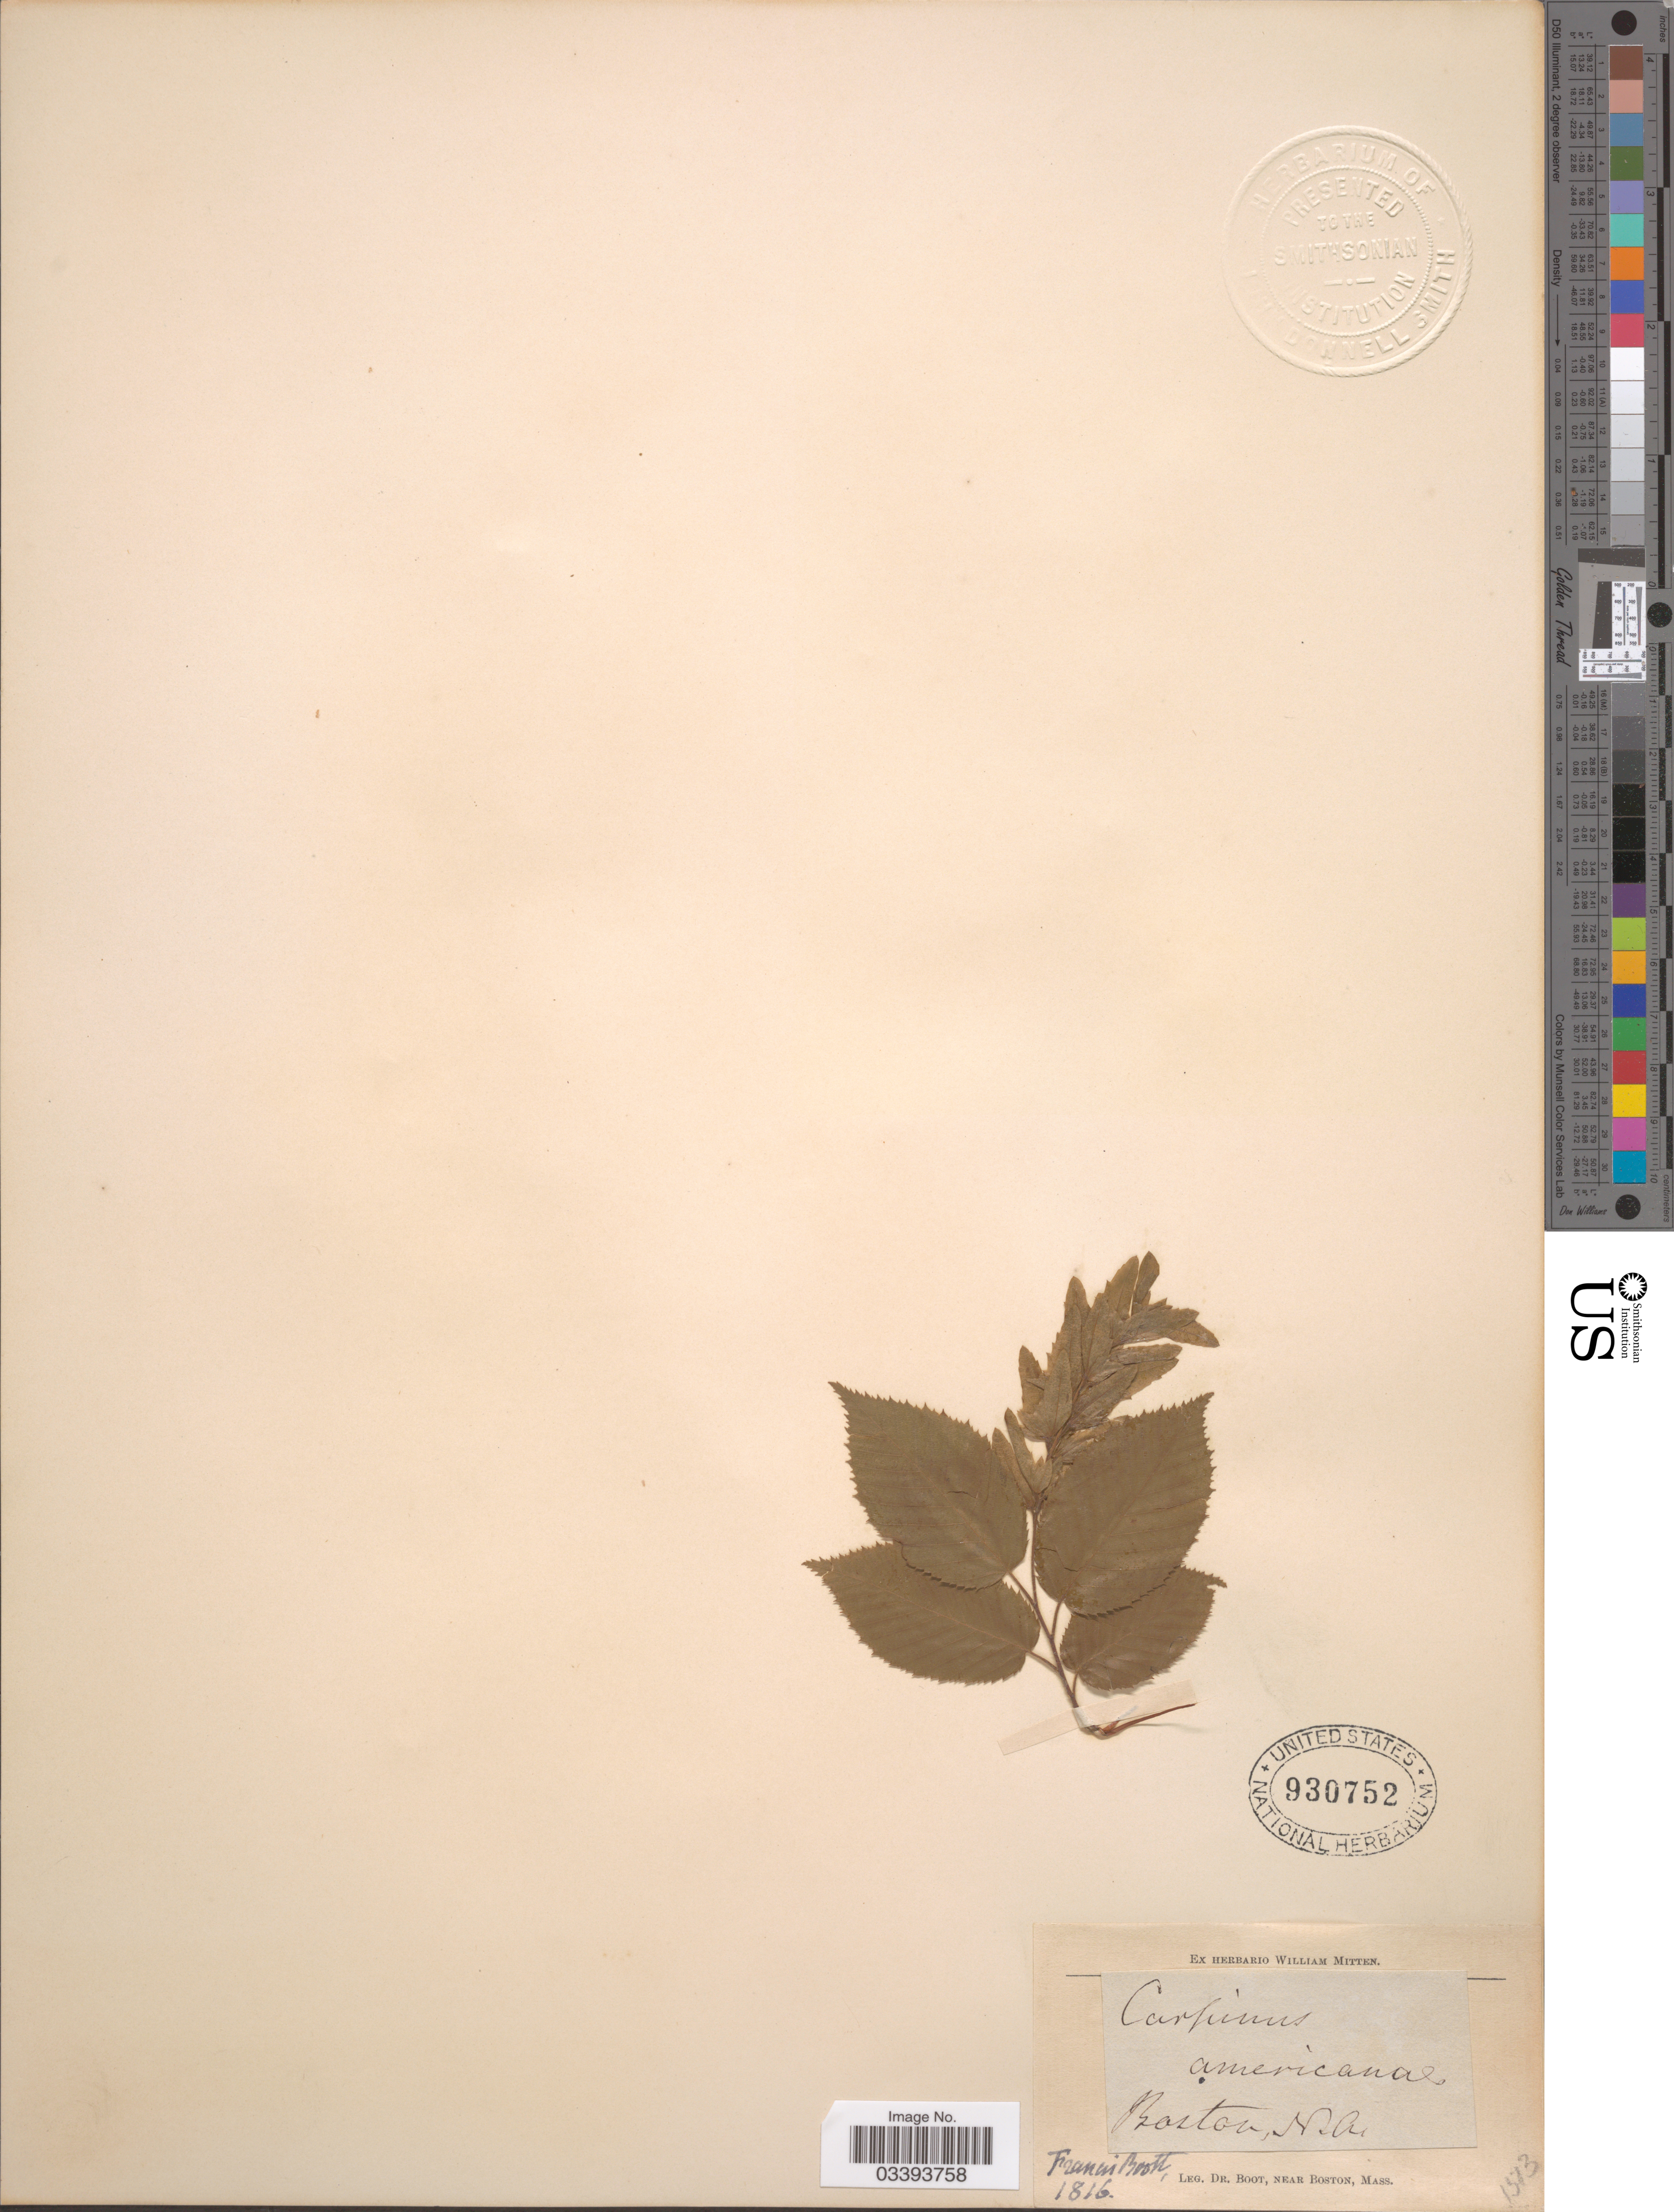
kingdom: Plantae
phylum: Tracheophyta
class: Magnoliopsida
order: Fagales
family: Betulaceae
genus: Carpinus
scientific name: Carpinus americanus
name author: Michx.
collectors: F. M. B. Boott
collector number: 1513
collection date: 1816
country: United States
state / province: Massachusetts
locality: Boston, N. A.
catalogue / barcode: US 930752